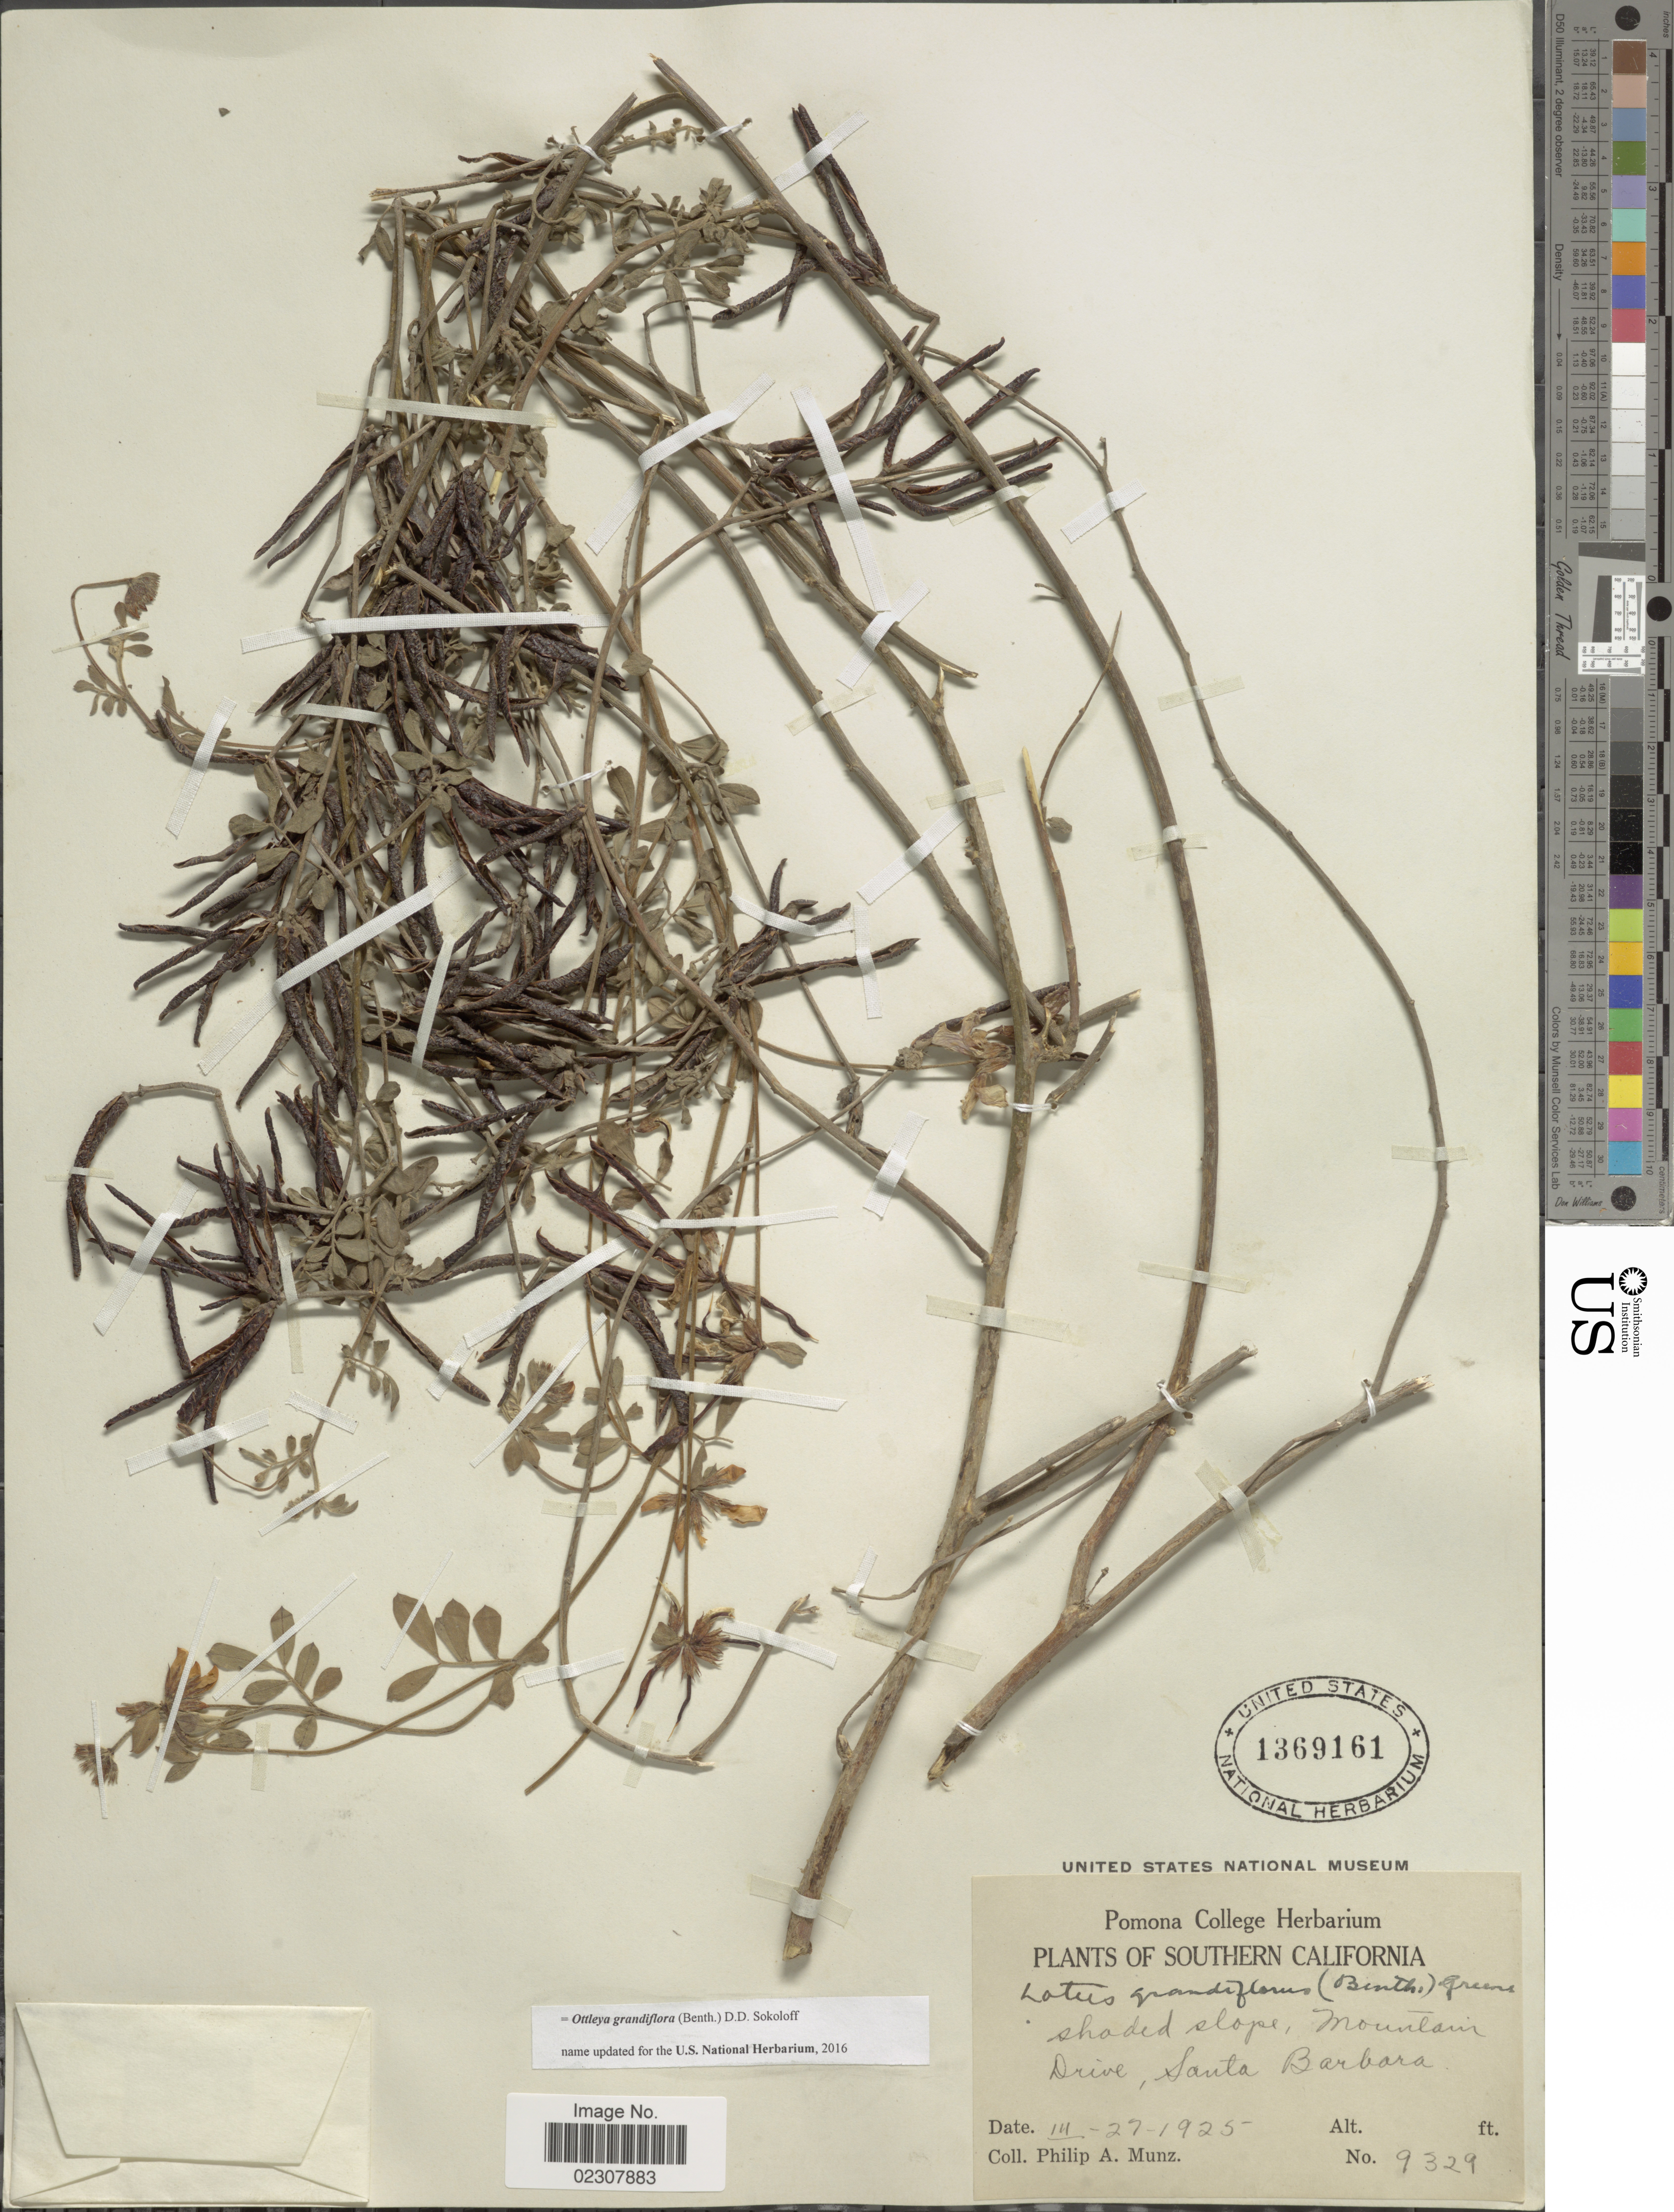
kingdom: Plantae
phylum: Tracheophyta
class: Magnoliopsida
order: Fabales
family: Fabaceae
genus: Ottleya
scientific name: Ottleya grandiflora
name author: (Benth.) D.D. Sokoloff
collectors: P. A. Munz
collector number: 9329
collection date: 1925-03-27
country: United States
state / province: California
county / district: Santa Barbara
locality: Southern California, shaded slope, Mountain Drive, Santa Barbara.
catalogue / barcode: US 1369161